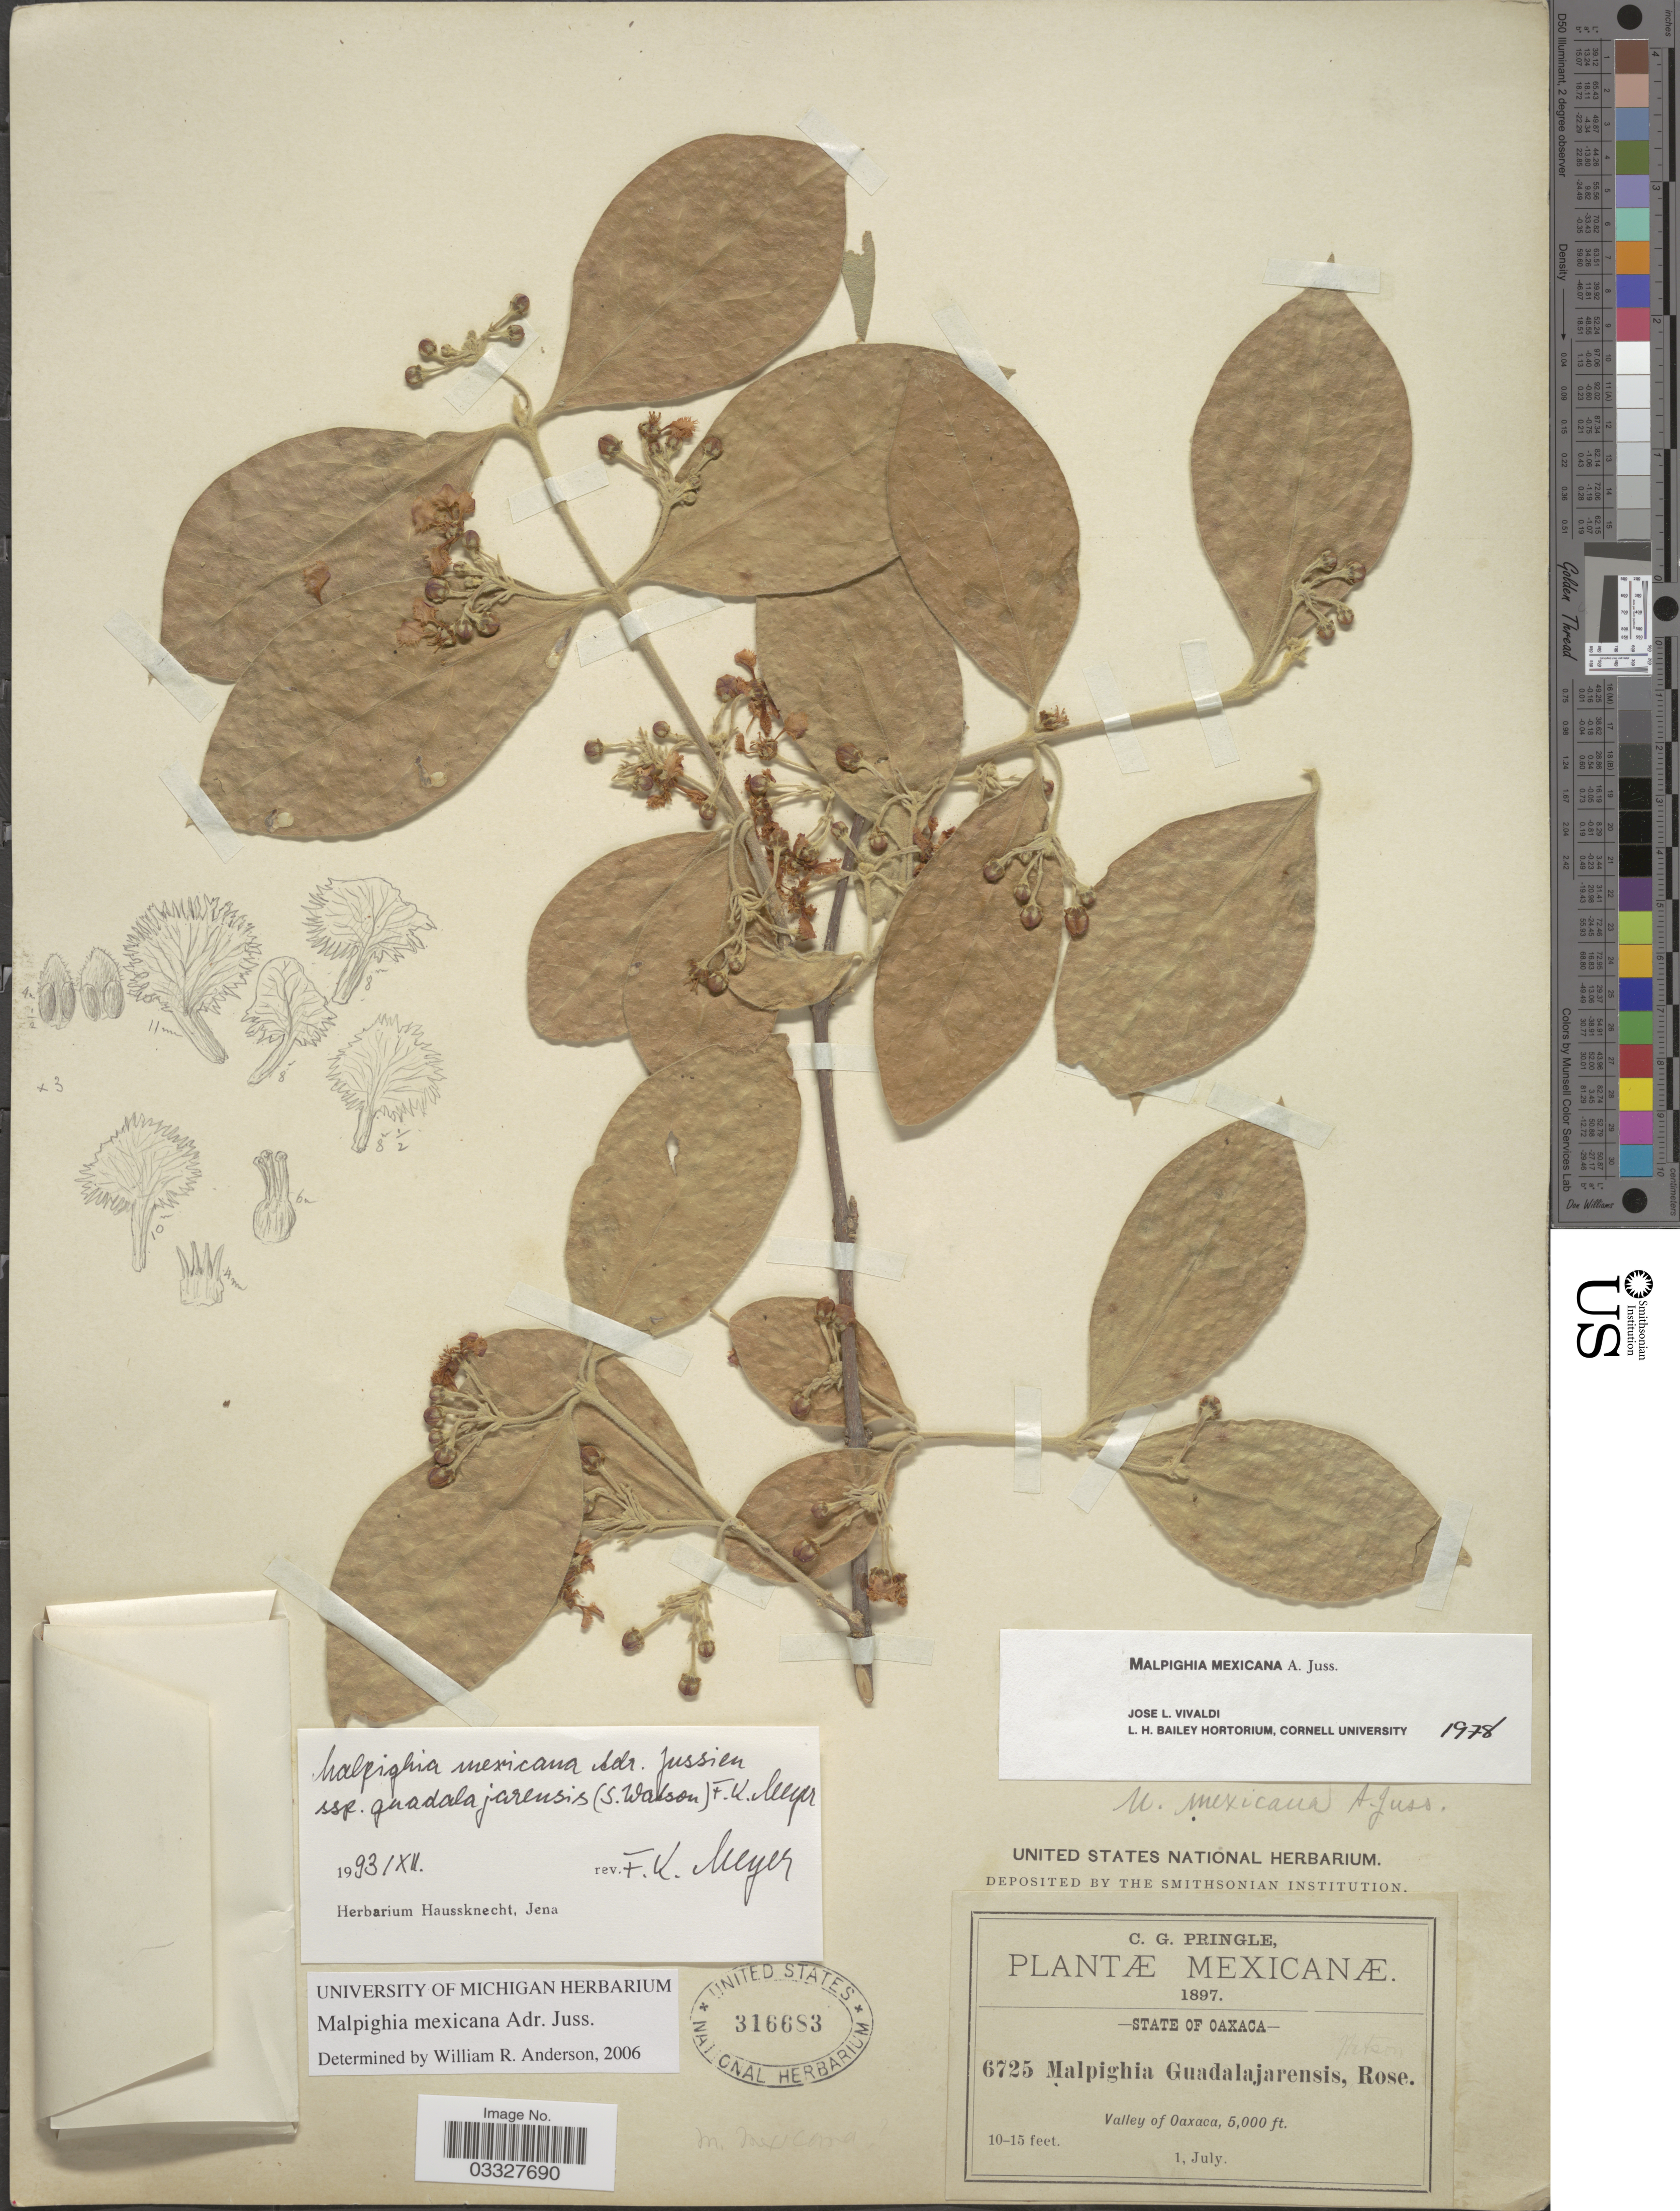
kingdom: Plantae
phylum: Tracheophyta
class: Magnoliopsida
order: Malpighiales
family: Malpighiaceae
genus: Malpighia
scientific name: Malpighia mexicana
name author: A. Juss.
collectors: C. G. Pringle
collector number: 6725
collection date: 1897-07-01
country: Mexico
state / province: Oaxaca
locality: Valley of Oaxaca.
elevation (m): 1524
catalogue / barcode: US 316683